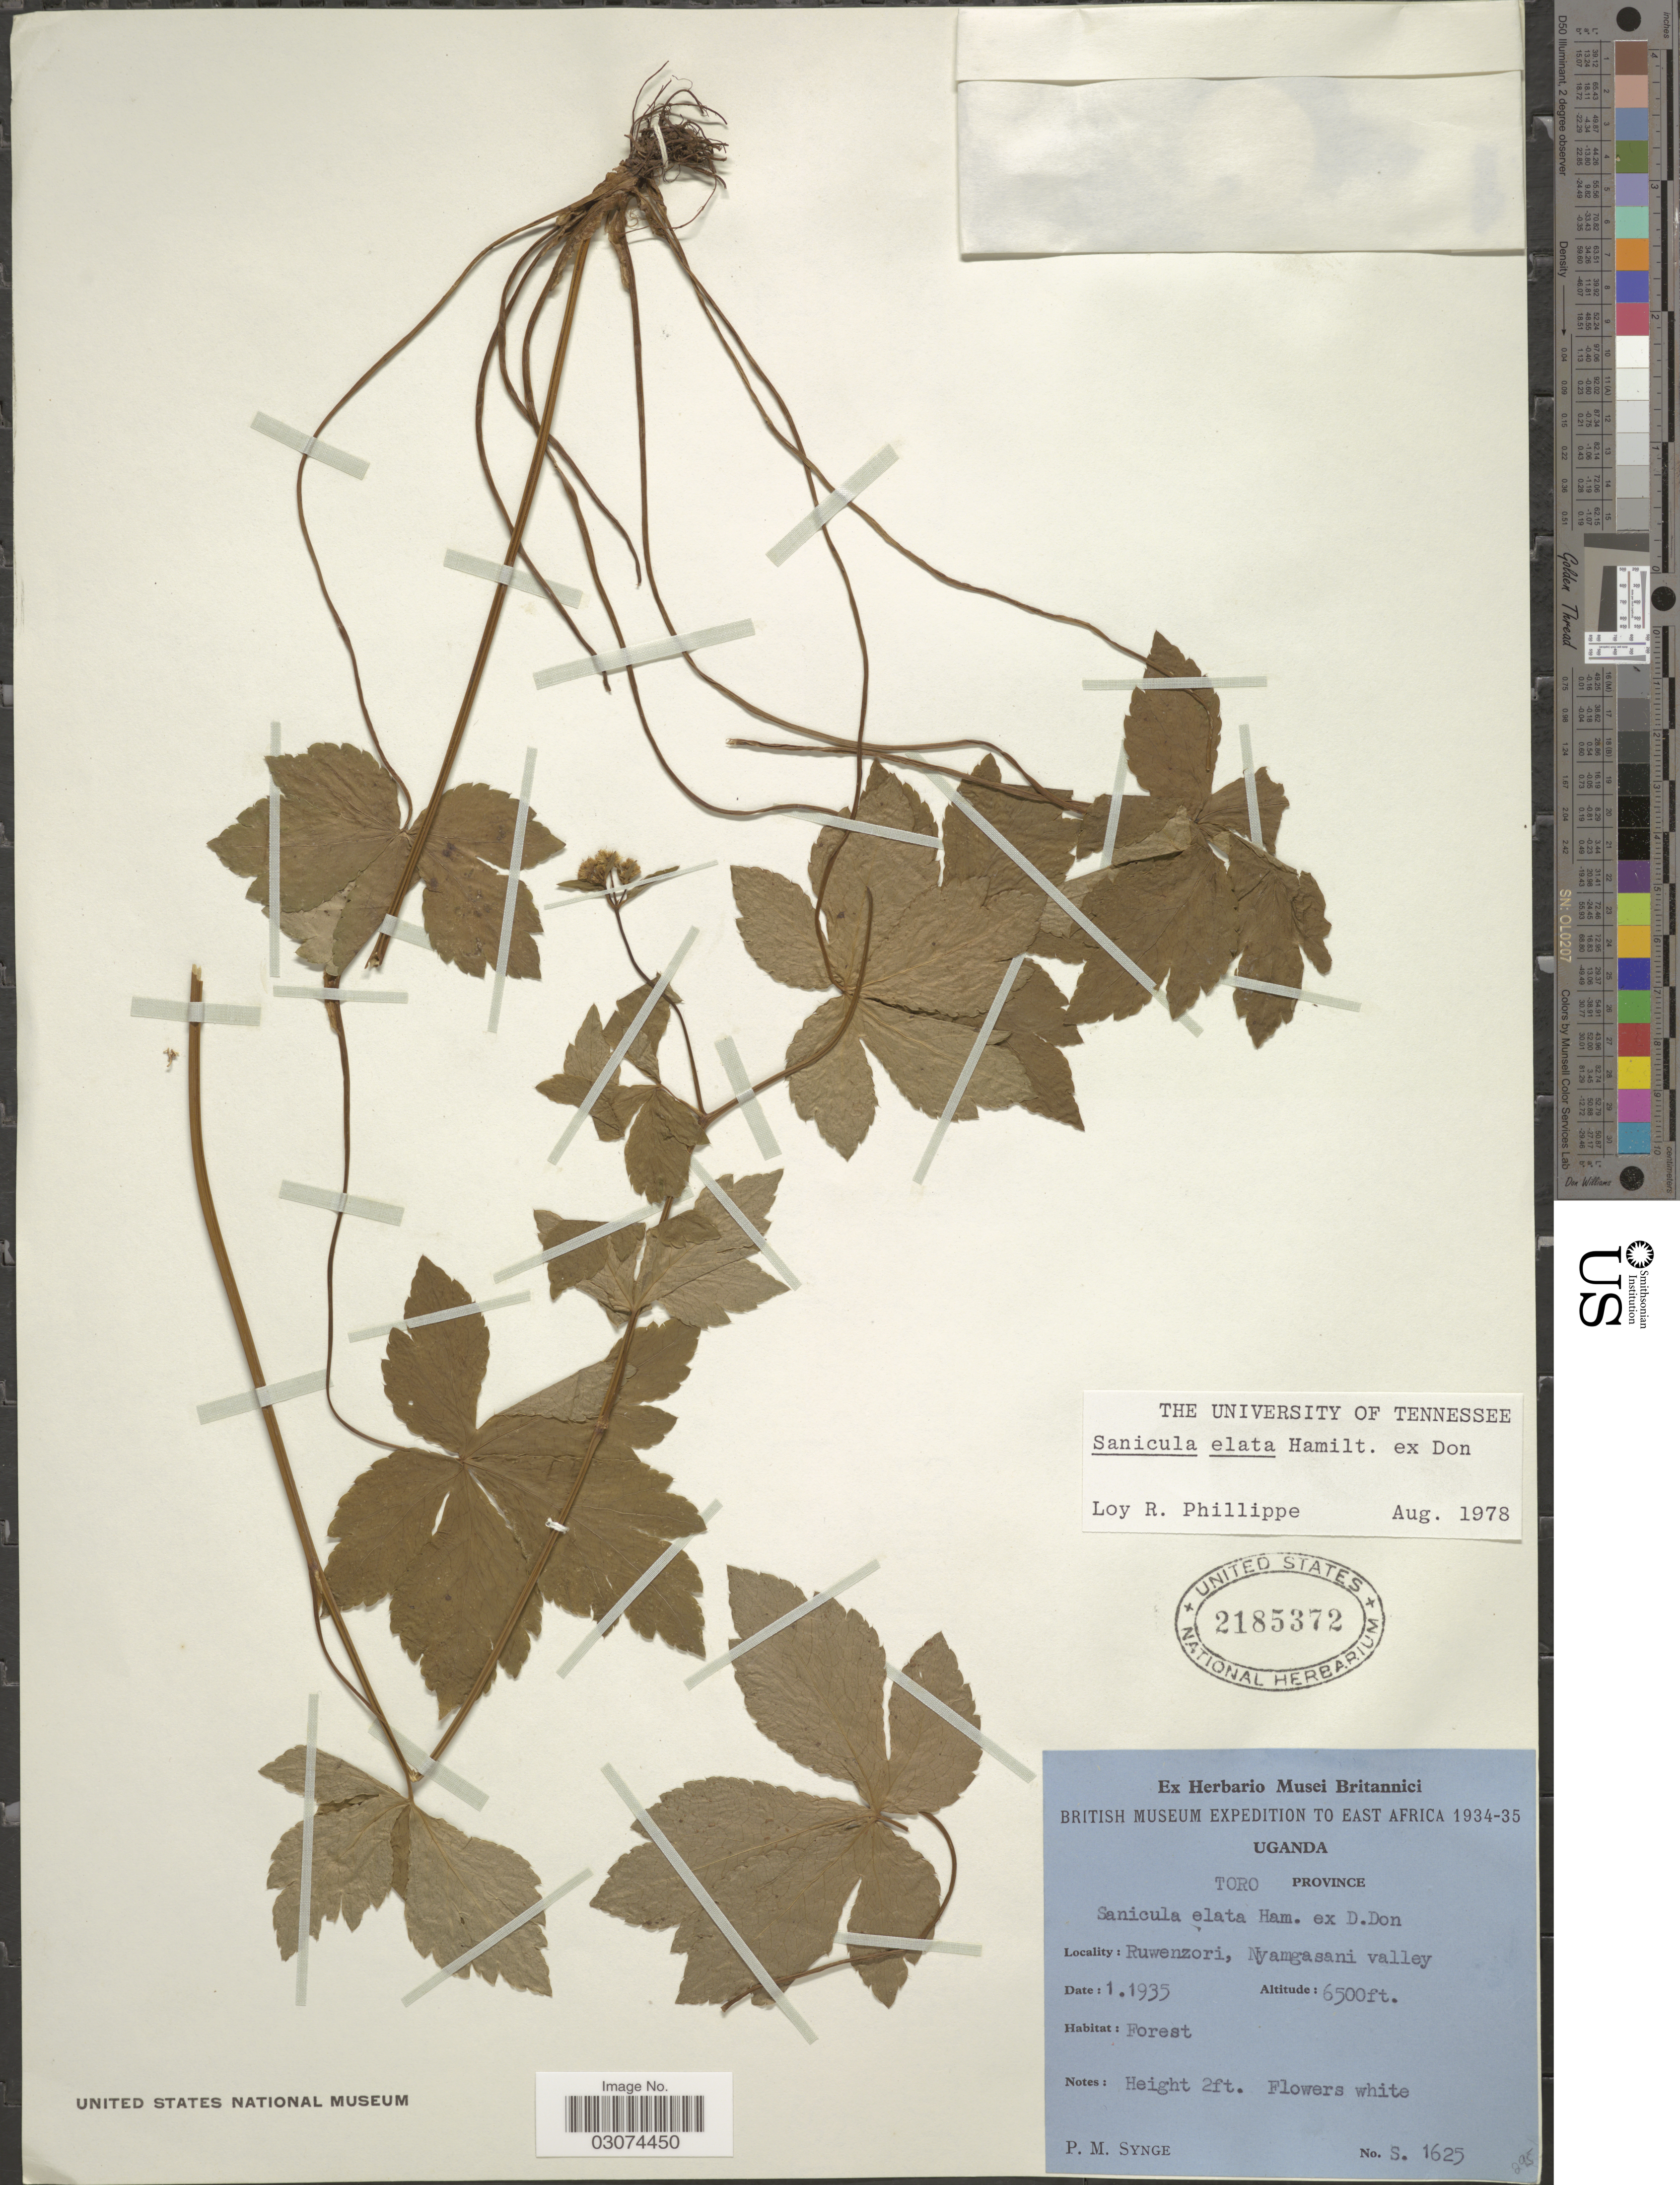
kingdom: Plantae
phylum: Tracheophyta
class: Magnoliopsida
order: Apiales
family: Apiaceae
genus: Sanicula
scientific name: Sanicula elata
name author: Buch.-Ham. ex D. Don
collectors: P. Synge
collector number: S. 1625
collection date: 1935-01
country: Uganda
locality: East Africa. Toro Province. Ruwenzori, Nyamgasani valley.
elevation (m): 1981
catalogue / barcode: US 2185372